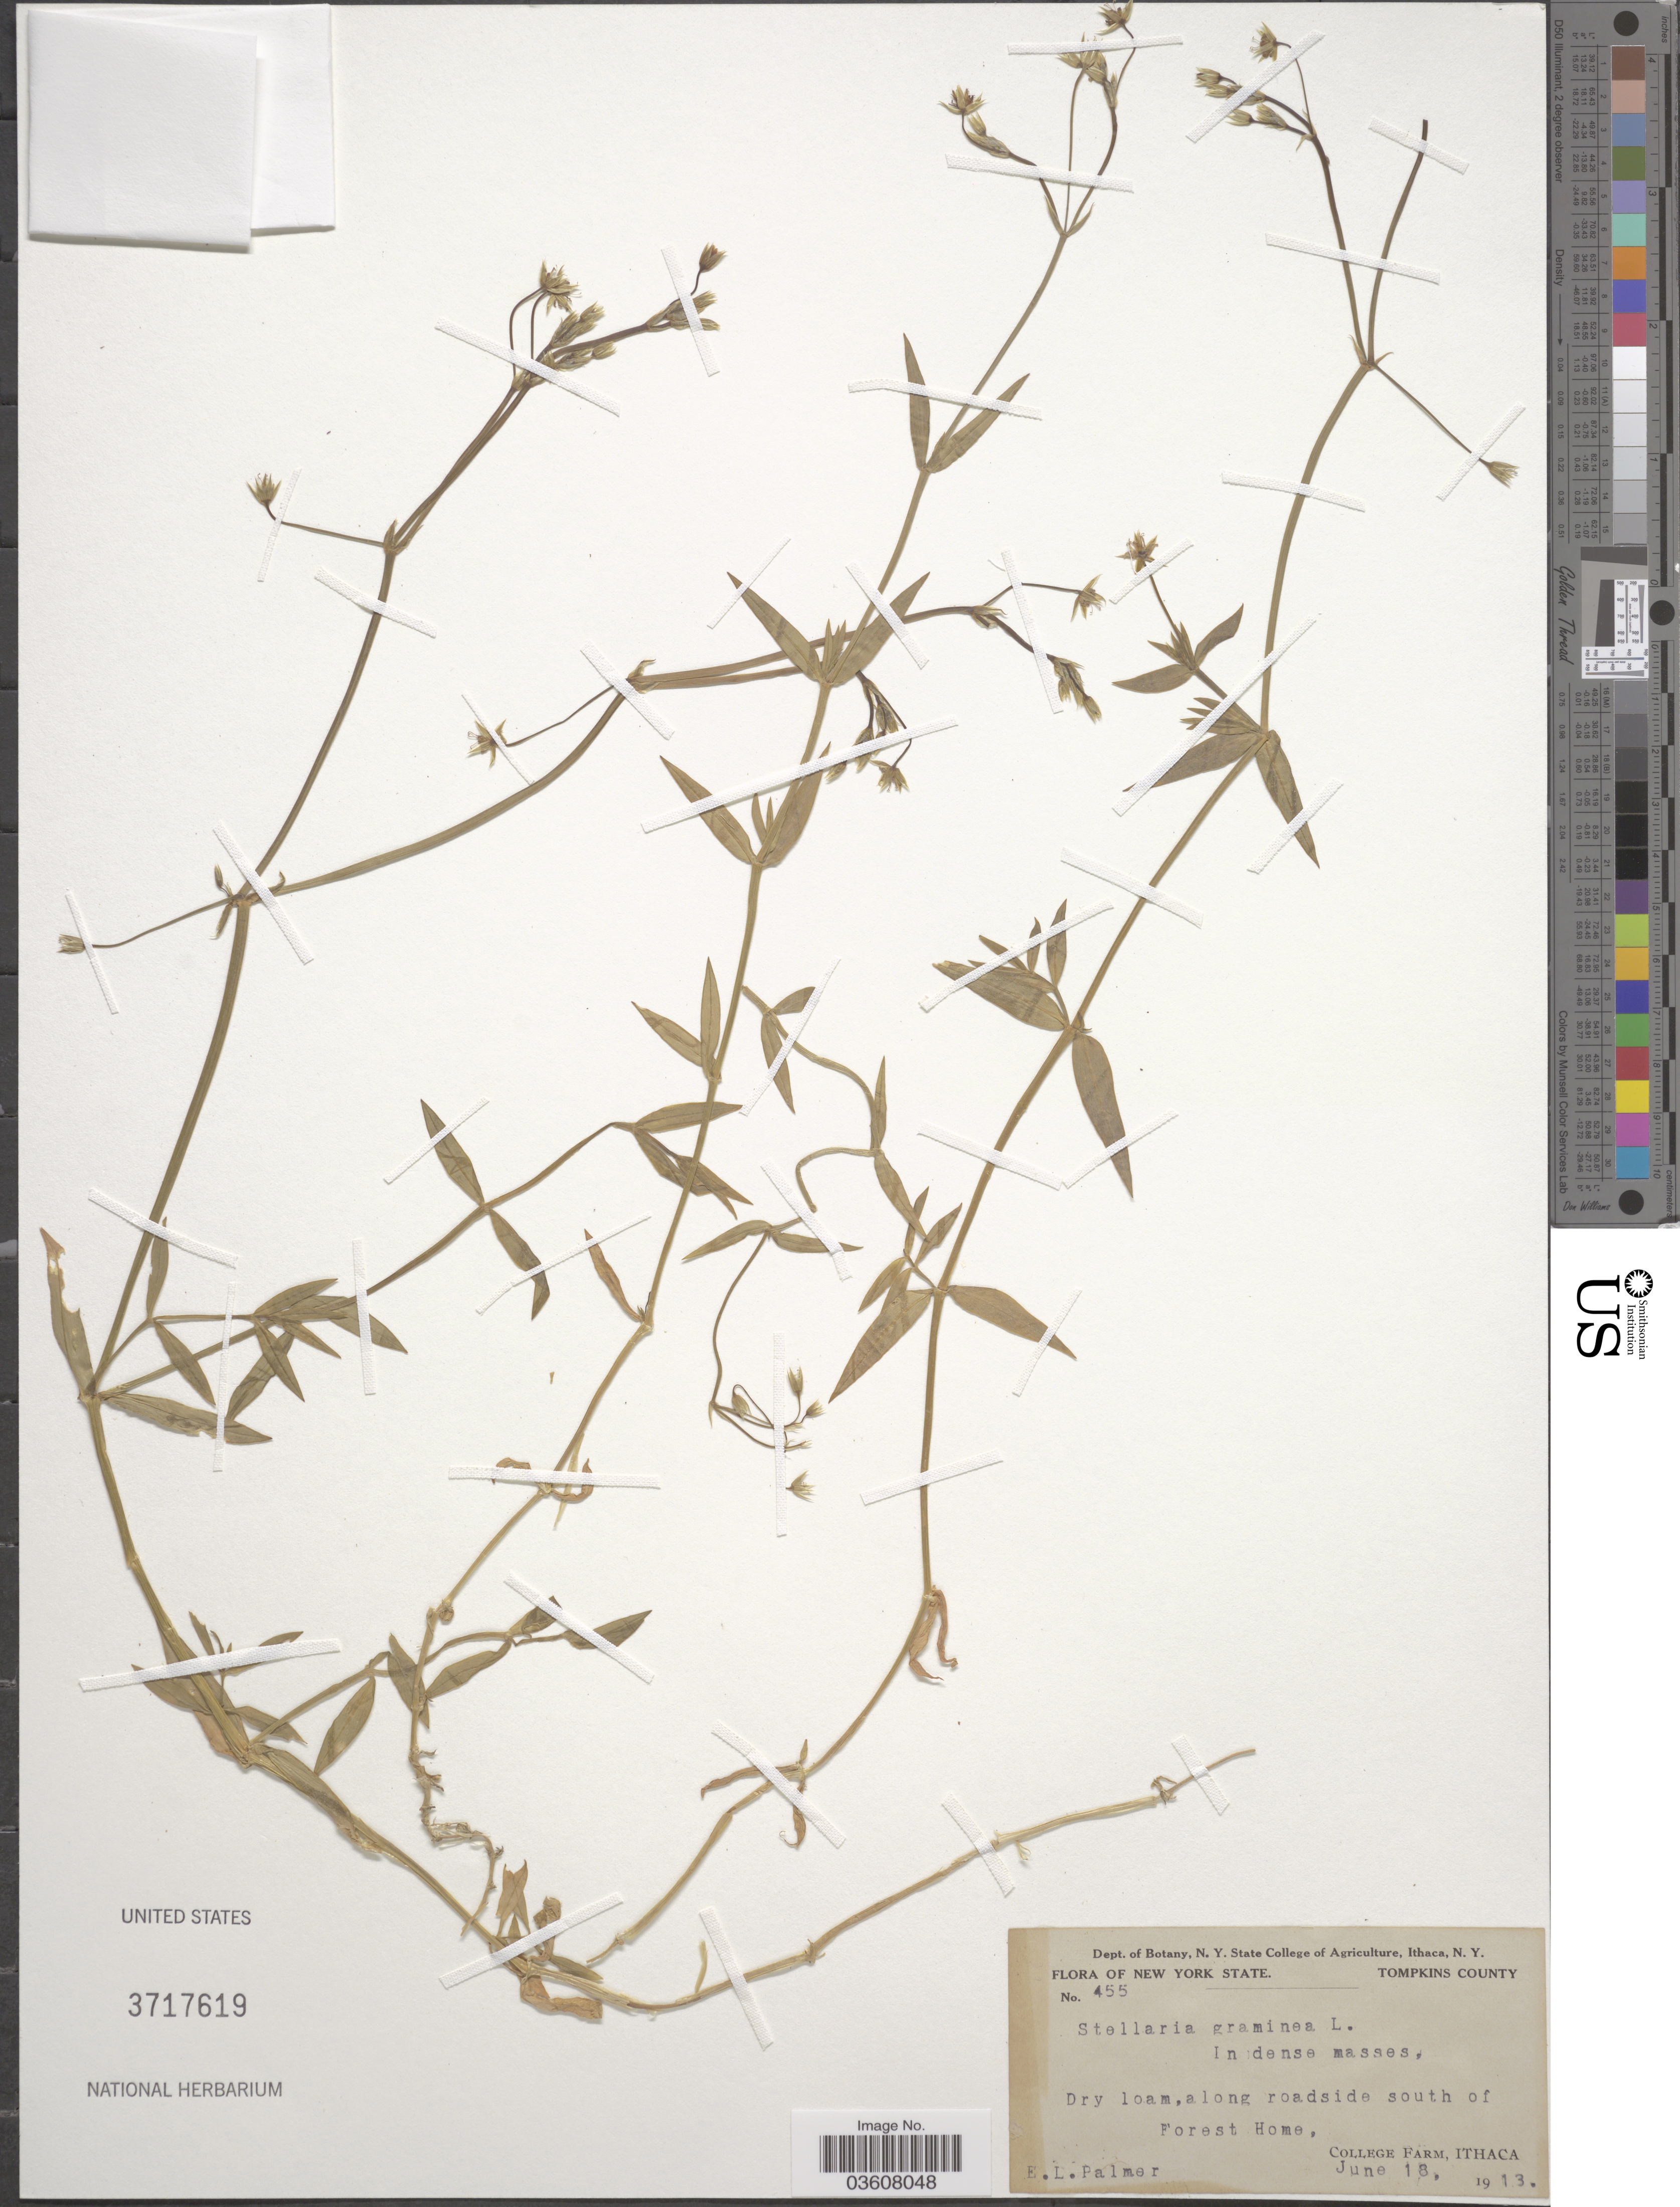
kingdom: Plantae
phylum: Tracheophyta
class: Magnoliopsida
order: Caryophyllales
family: Caryophyllaceae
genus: Stellaria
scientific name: Stellaria graminea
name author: L.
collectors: E. L. Palmer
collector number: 455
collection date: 1913-06-18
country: United States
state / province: New York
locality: Tompkins County. Along roadside south of Forest Home, College Farm, Ithaca.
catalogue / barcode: US 3717619